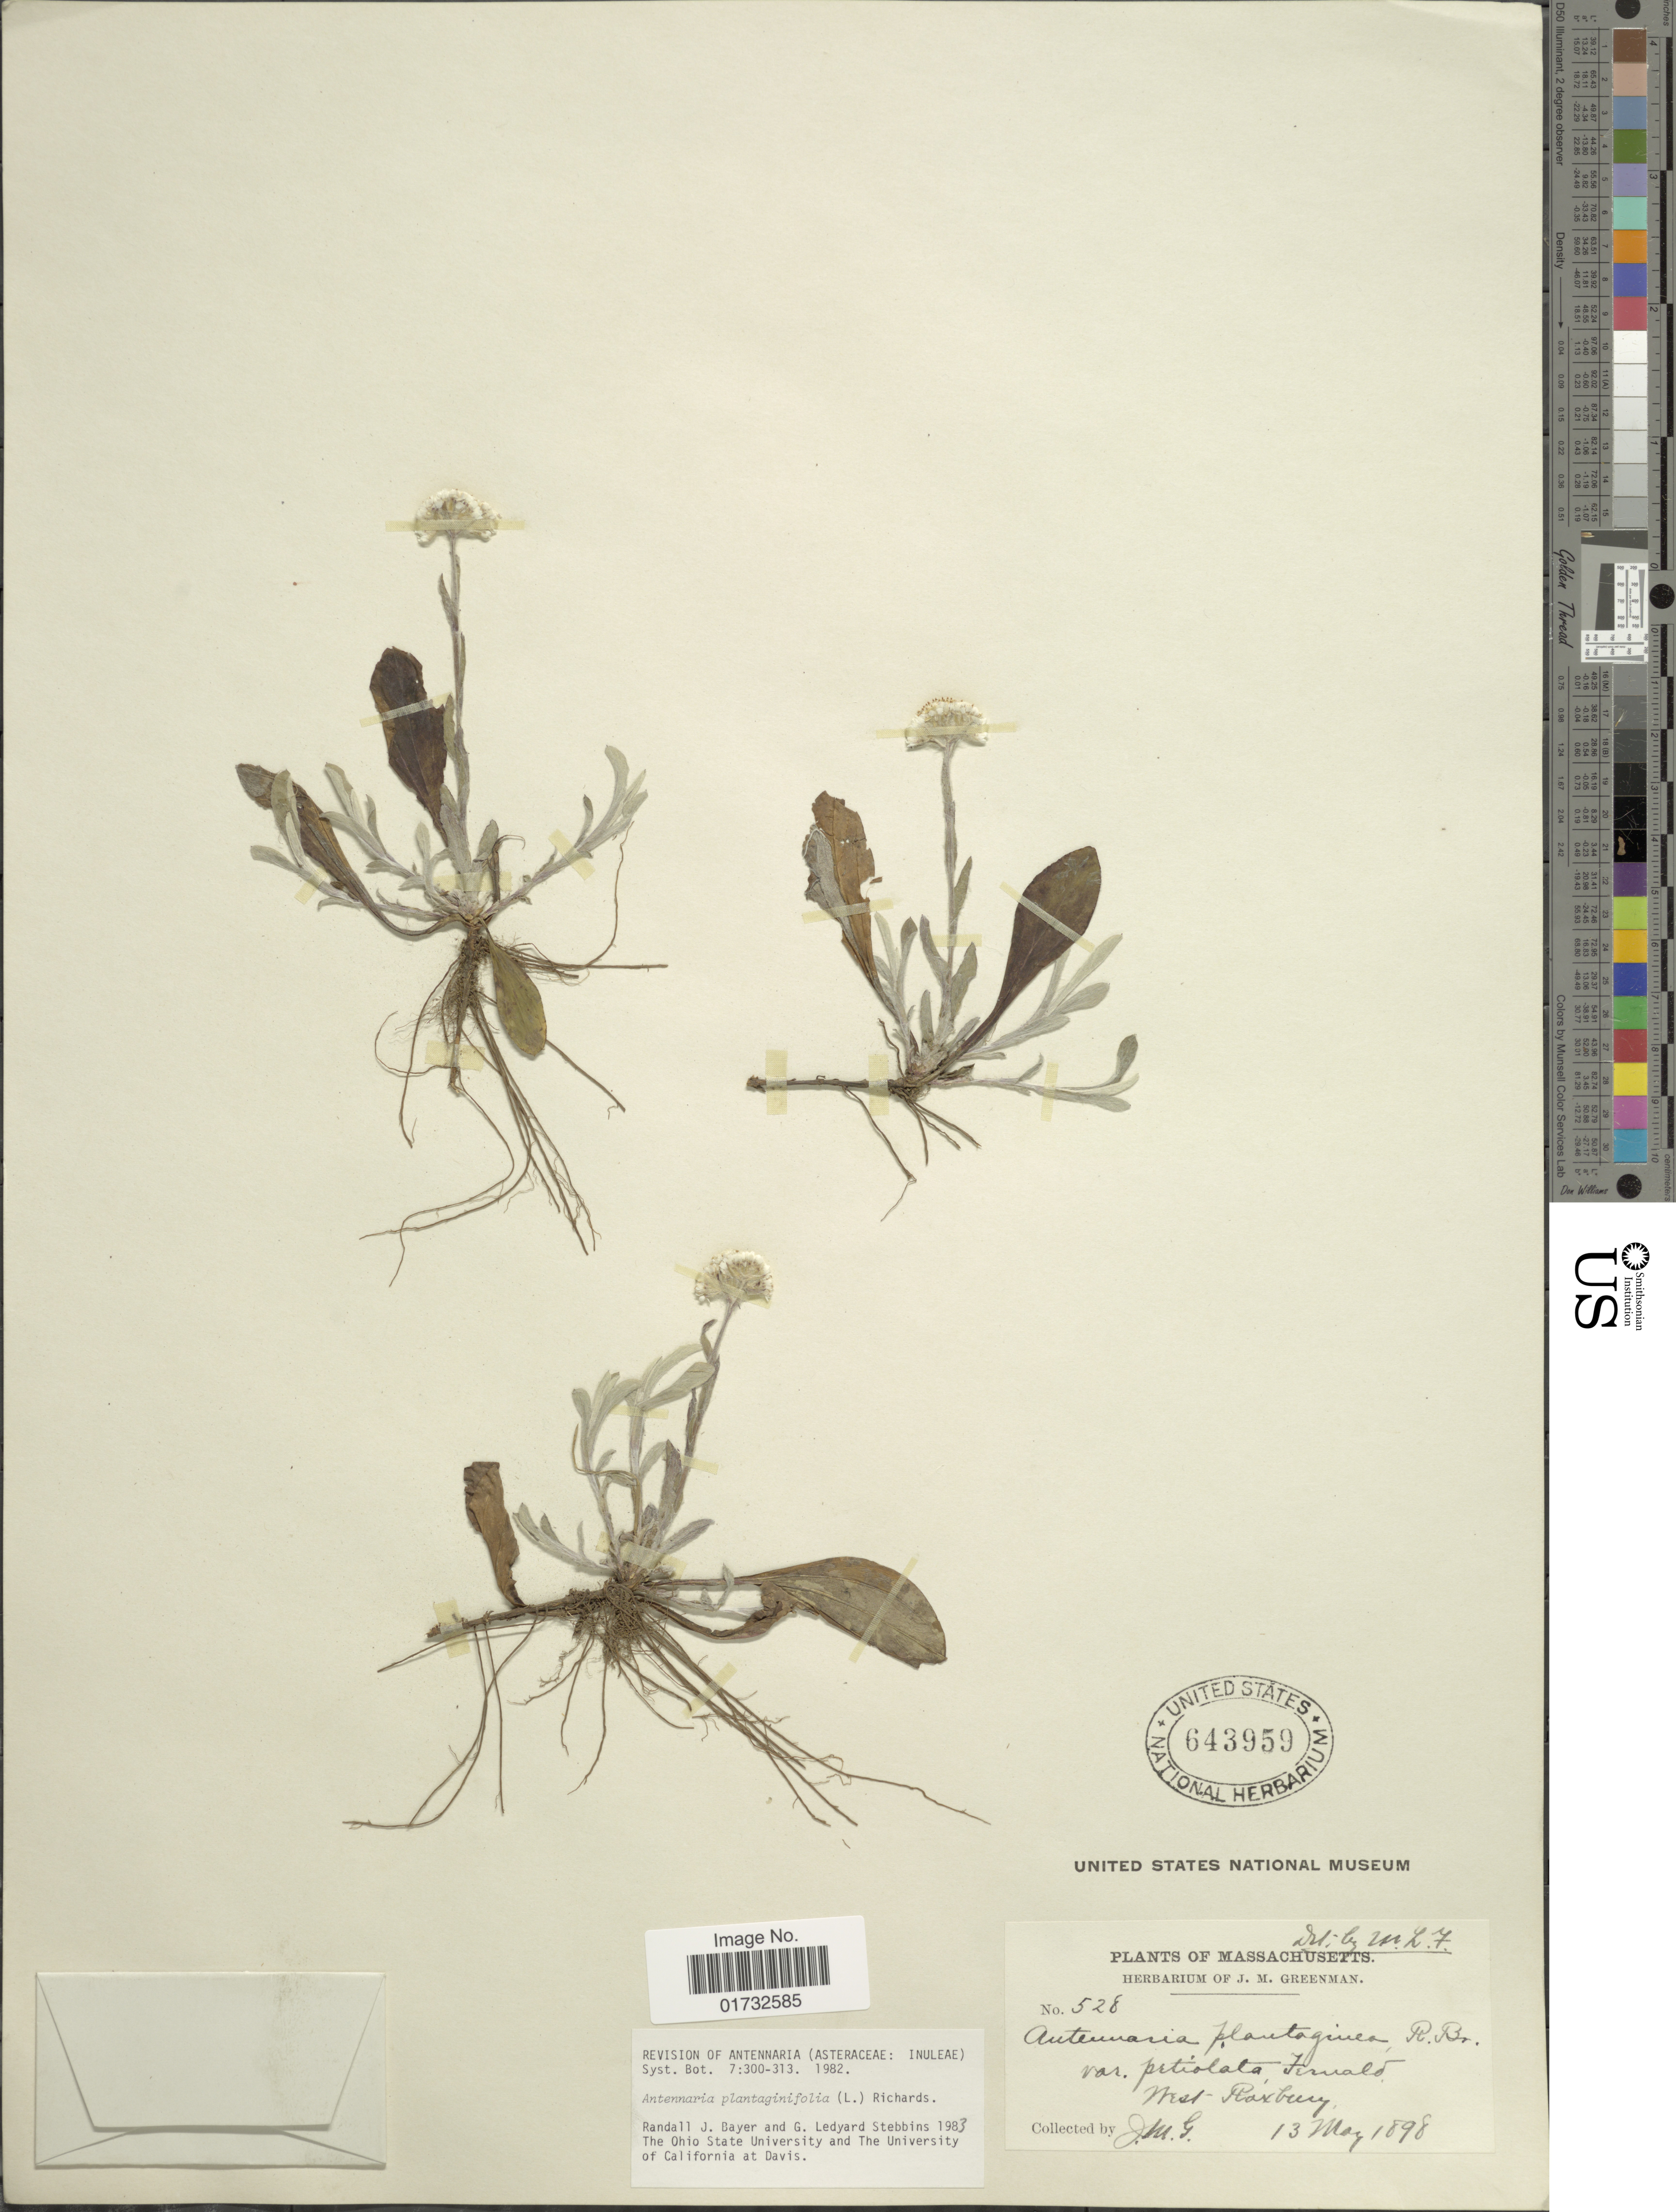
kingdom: Plantae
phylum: Tracheophyta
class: Magnoliopsida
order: Asterales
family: Asteraceae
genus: Antennaria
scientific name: Antennaria plantaginifolia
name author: (L.) Richardson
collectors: J. M. Greenman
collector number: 528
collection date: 1898-05-13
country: United States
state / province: Massachusetts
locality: West Roxbury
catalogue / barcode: US 643959